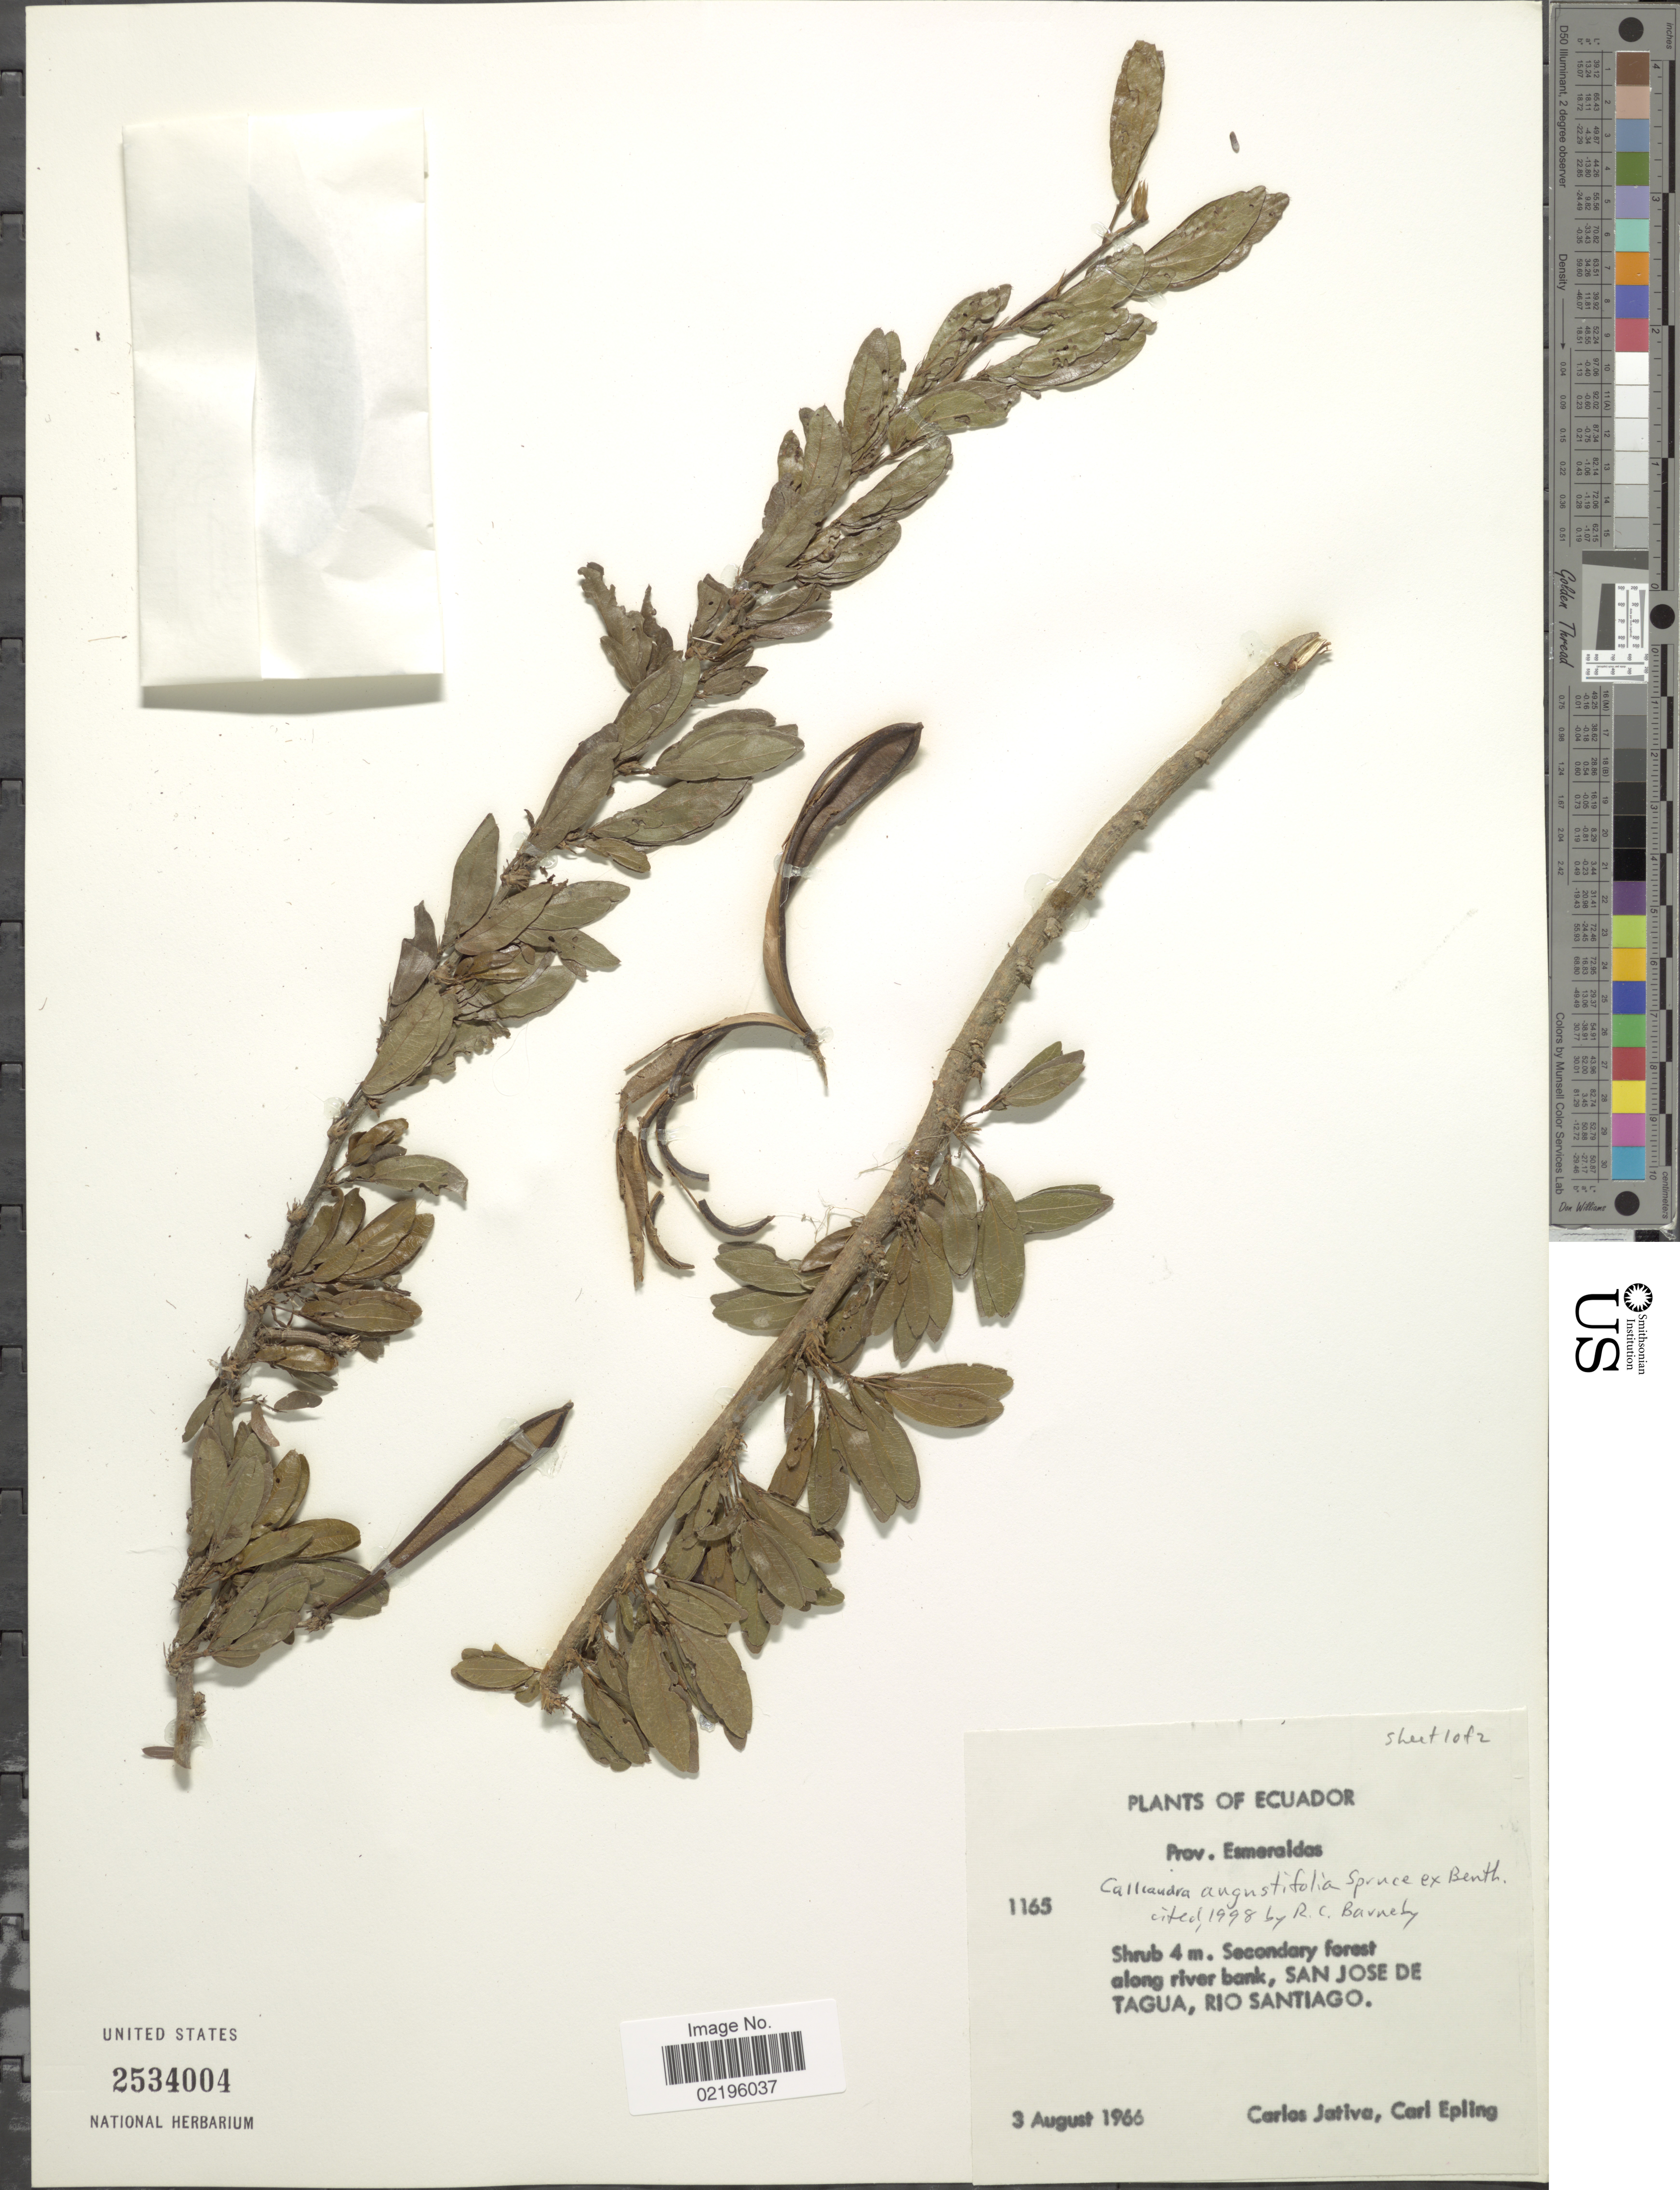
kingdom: Plantae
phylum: Tracheophyta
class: Magnoliopsida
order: Fabales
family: Fabaceae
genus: Calliandra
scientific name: Calliandra angustifolia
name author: Spruce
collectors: C. D. Játiva & C. C. Epling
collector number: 1165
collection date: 1966-08-03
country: Ecuador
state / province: Esmeraldas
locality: Prov. Esmeraldas. Secundary forest along river bank, San Jose de Tagua, Rio Santiago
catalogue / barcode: US 2534004